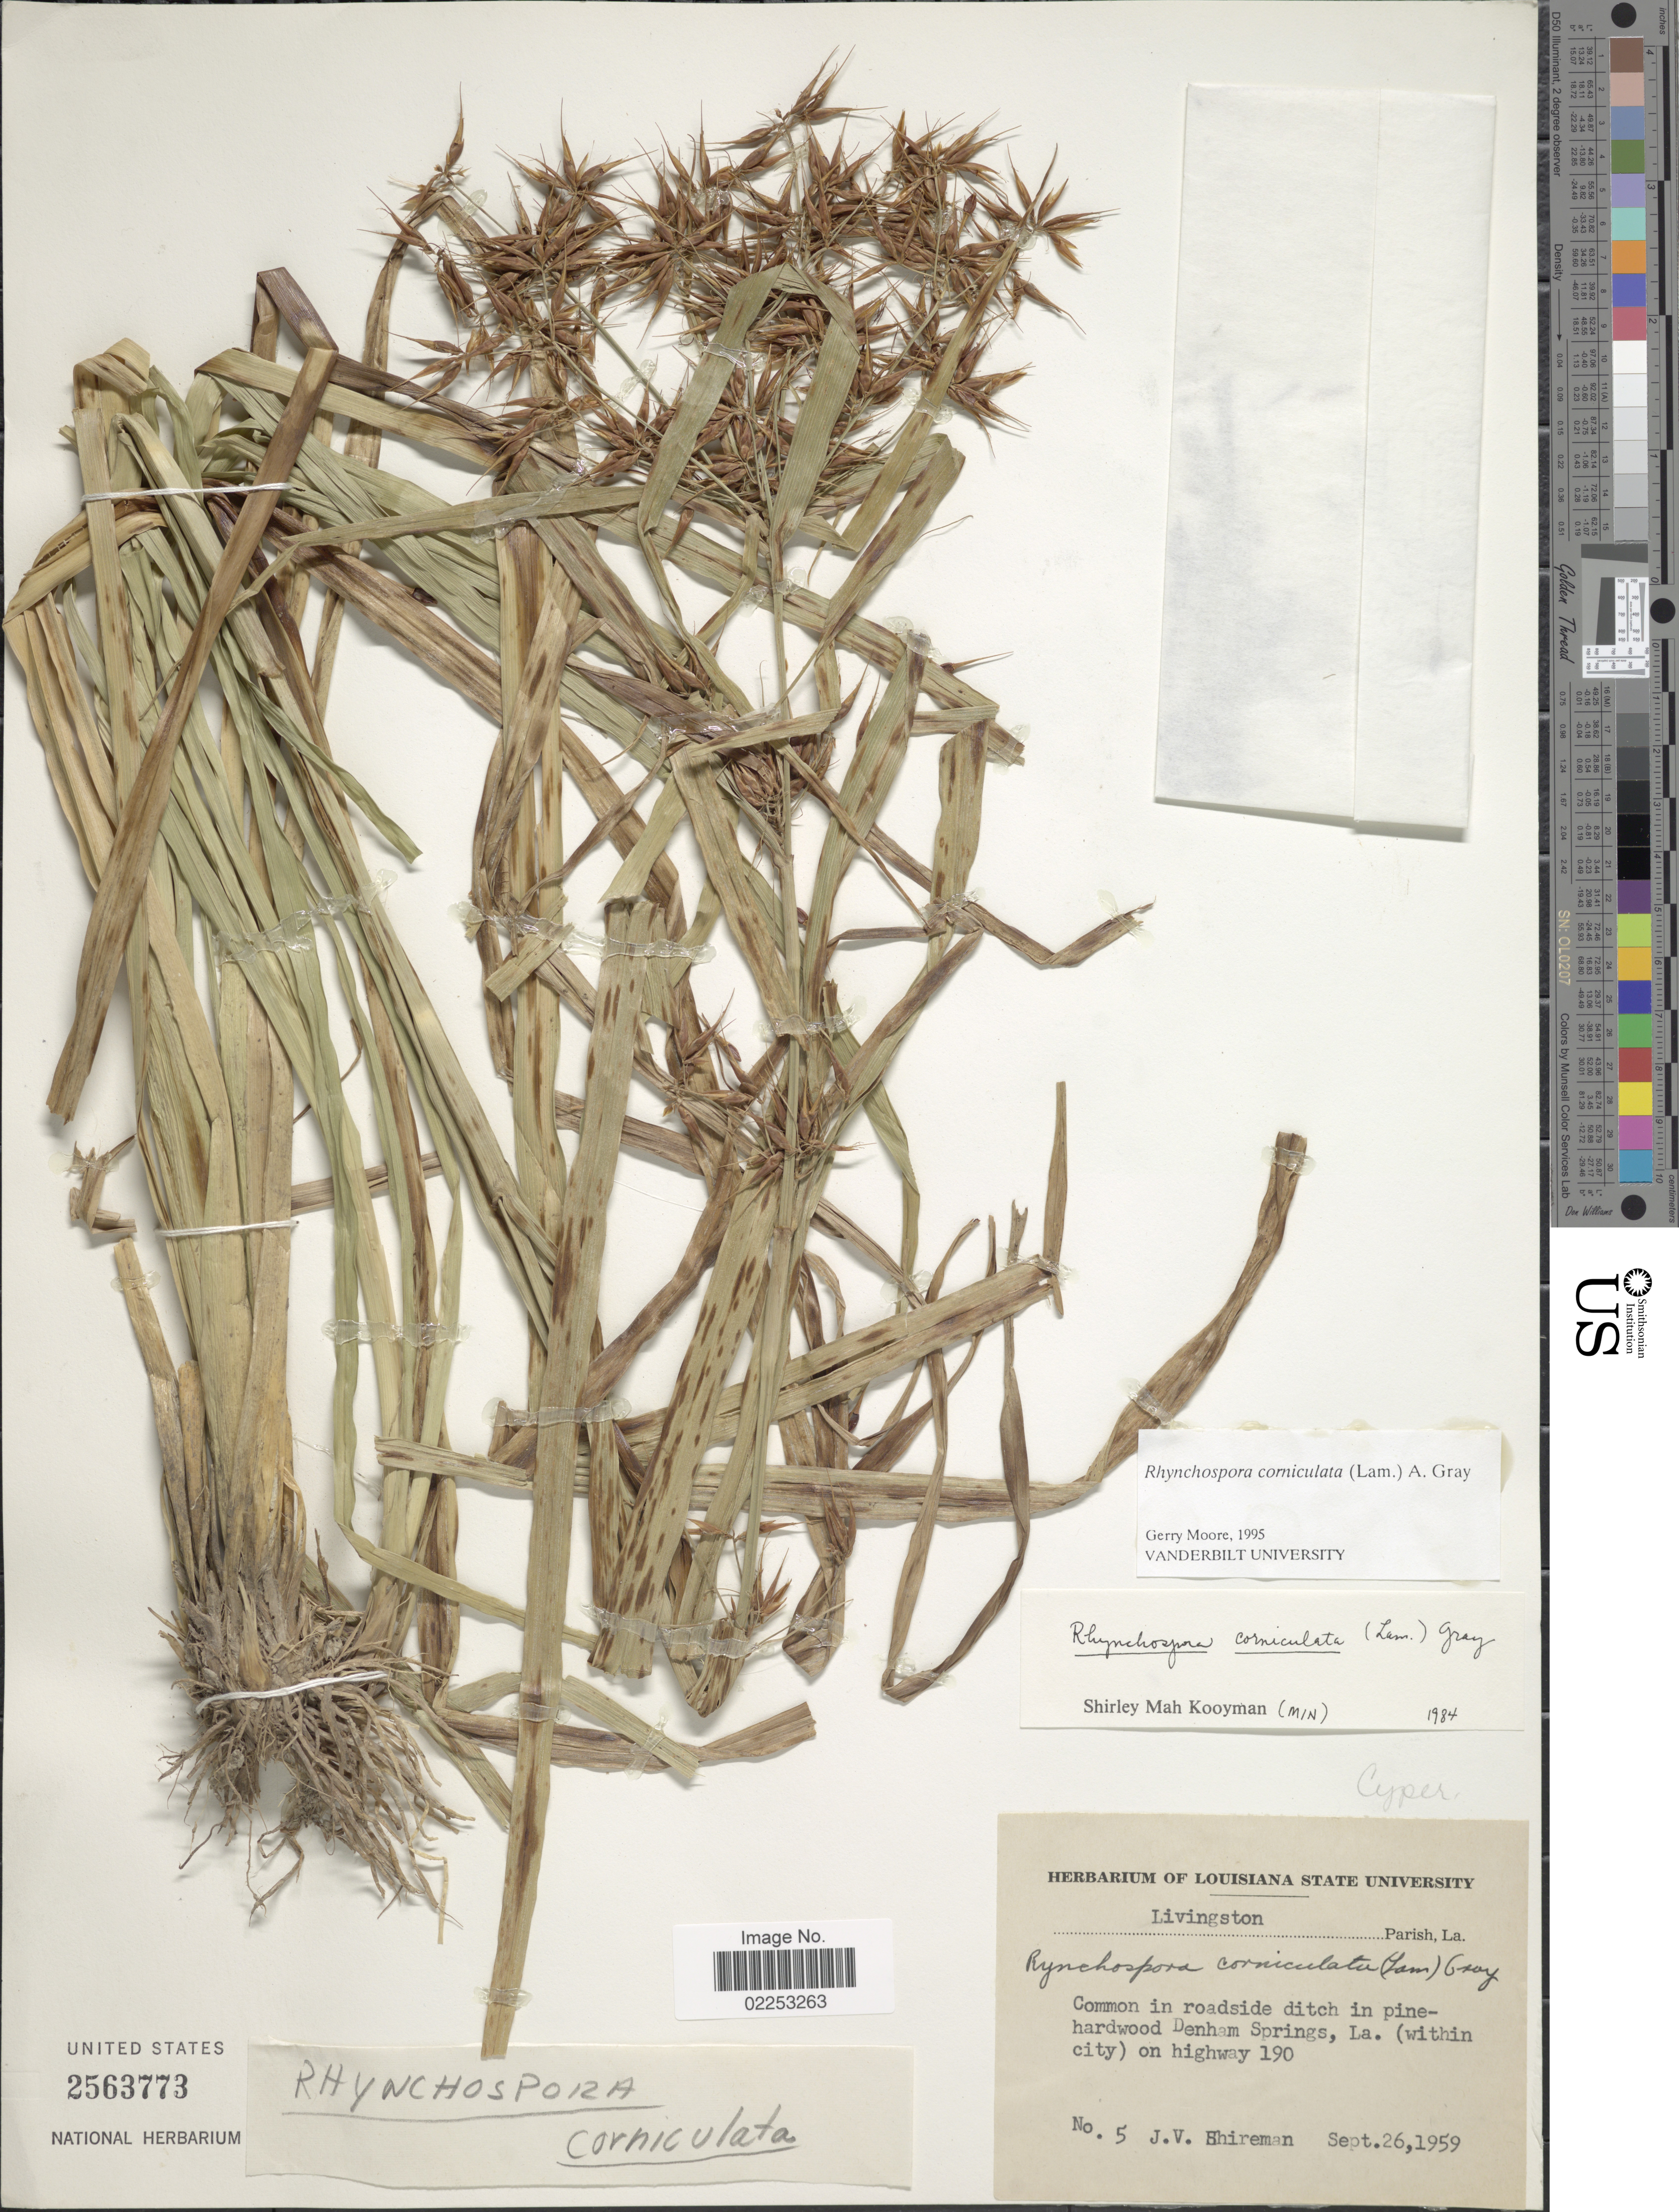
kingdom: Plantae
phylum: Tracheophyta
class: Liliopsida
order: Poales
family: Cyperaceae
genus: Rhynchospora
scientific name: Rhynchospora corniculata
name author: (Lam.) A. Gray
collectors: J. Shireman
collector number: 5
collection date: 1959-09-26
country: United States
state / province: Louisiana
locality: Livingston Parish. Denham Springs. (within city) on highway 190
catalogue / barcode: US 2563773